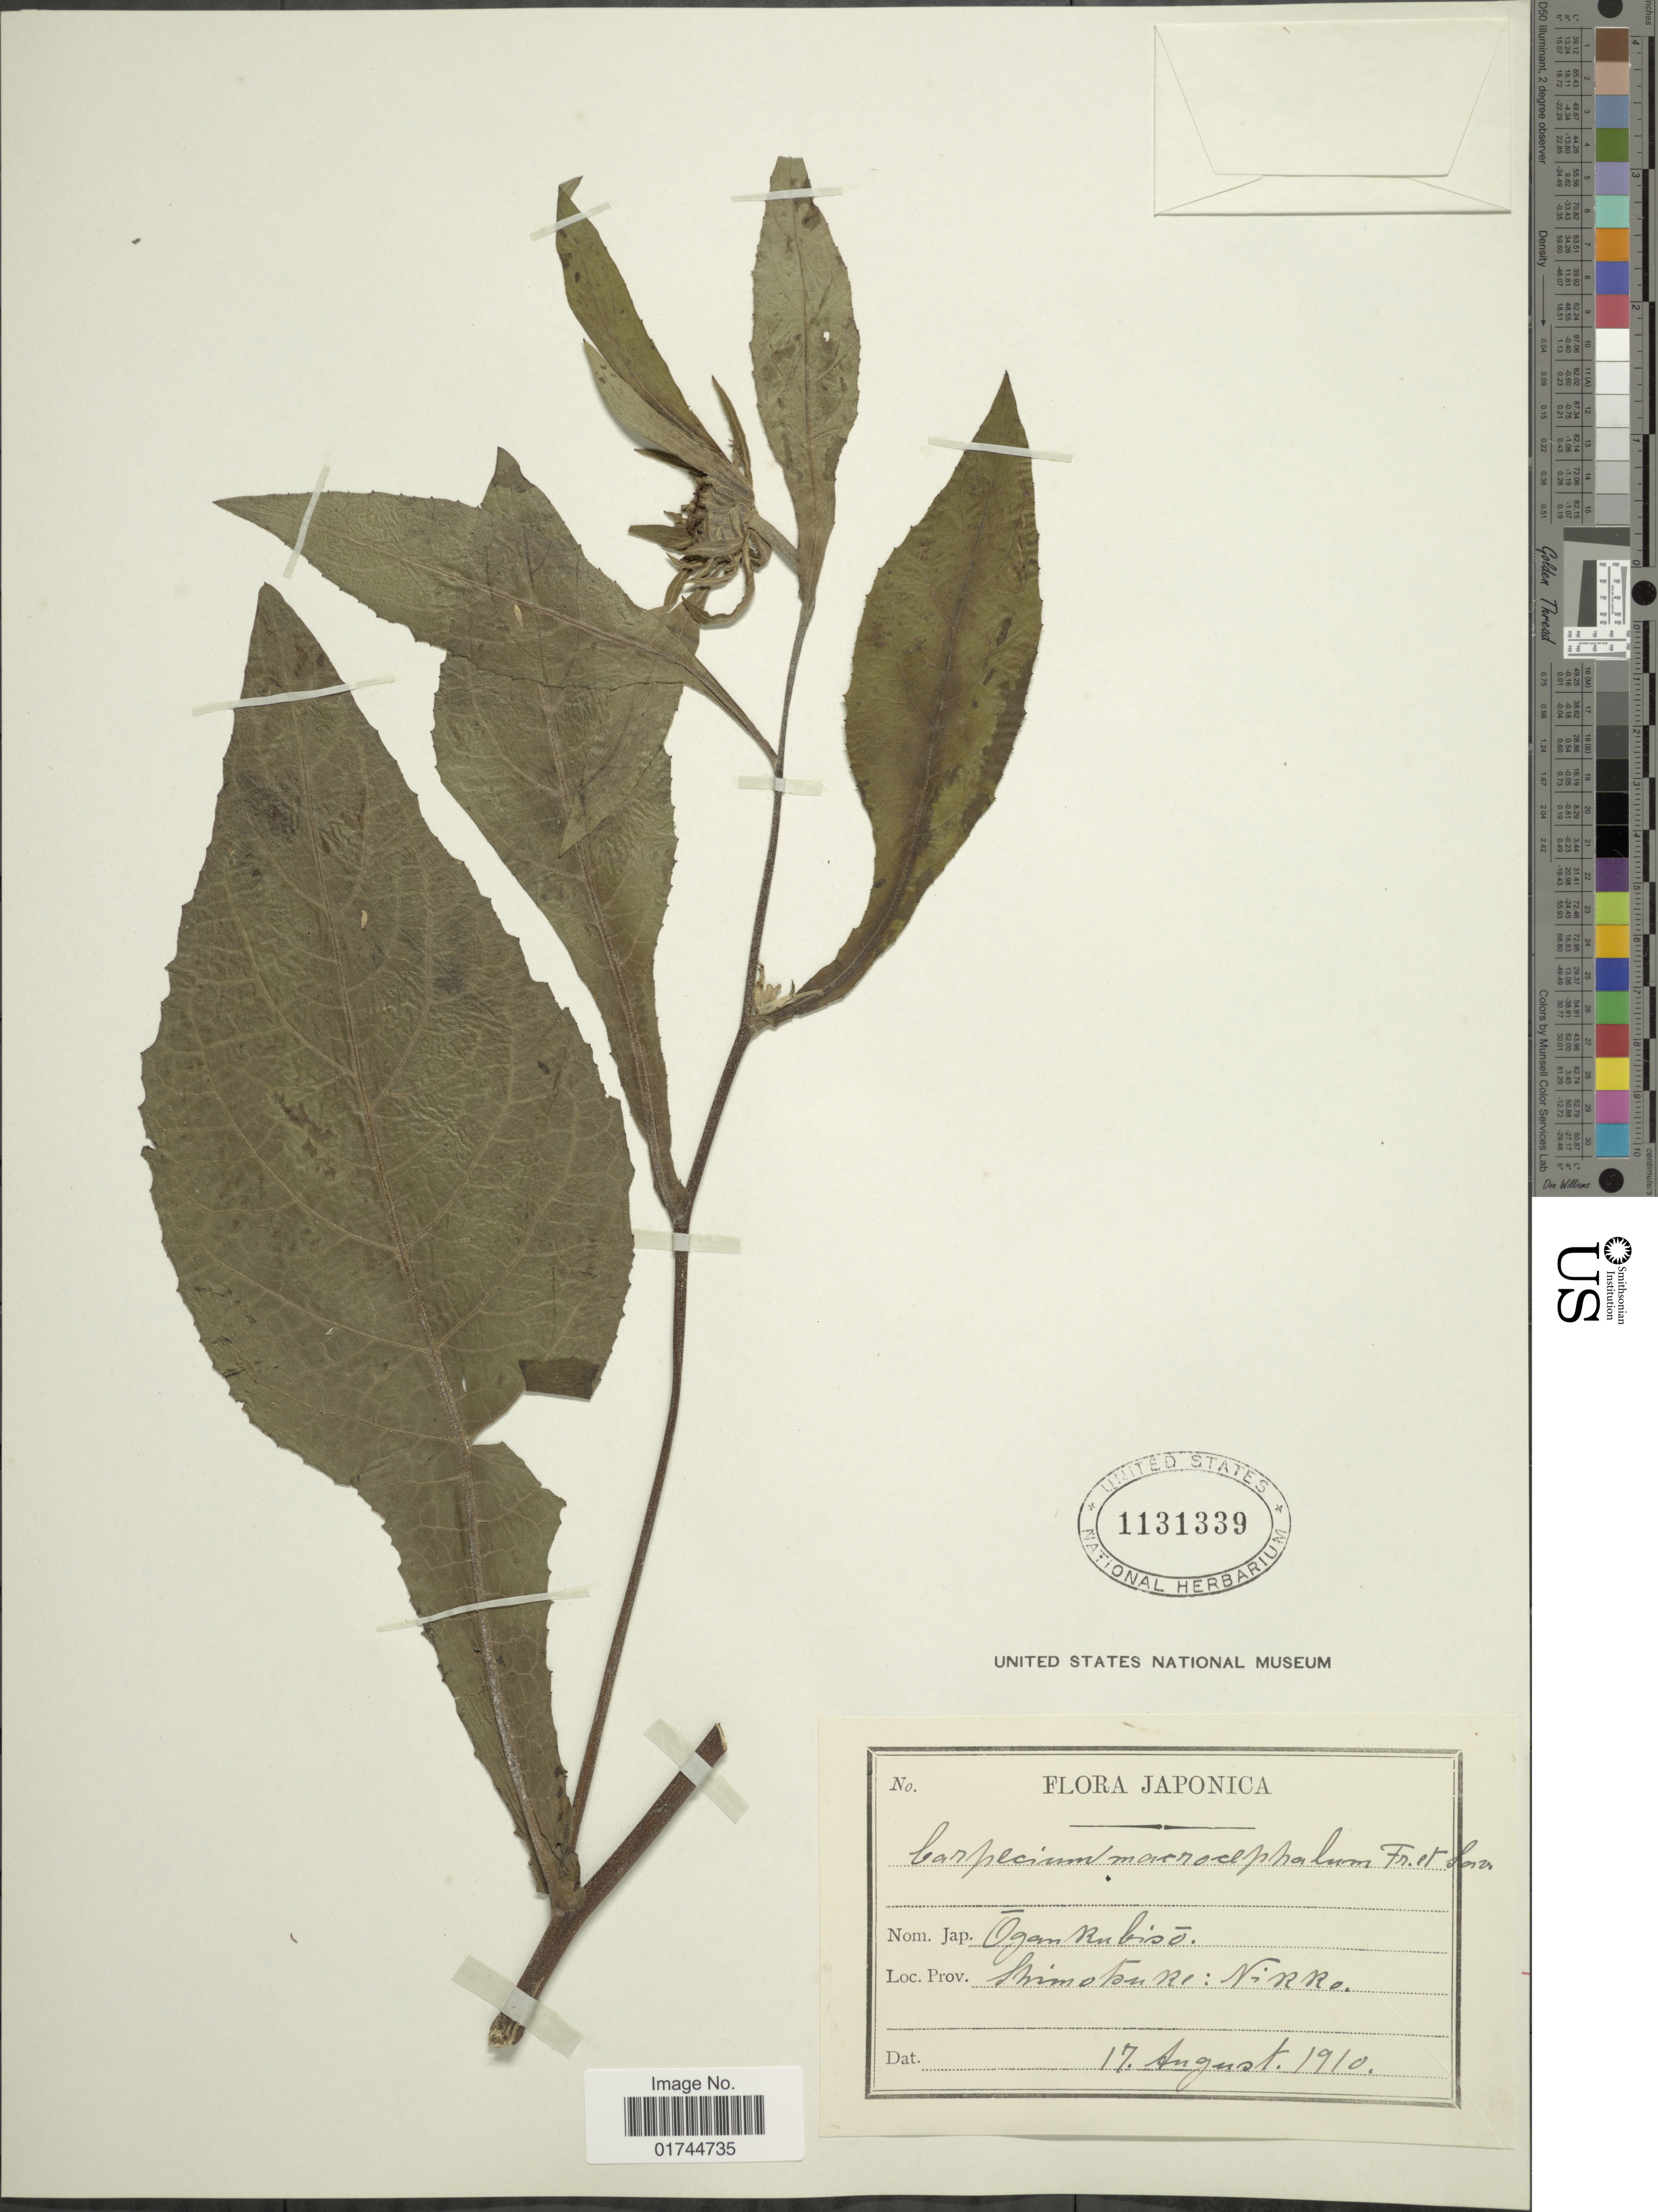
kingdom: Plantae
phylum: Tracheophyta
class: Magnoliopsida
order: Asterales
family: Asteraceae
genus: Carpesium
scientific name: Carpesium macrocephalum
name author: Franch. & Sav.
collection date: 1910-08-17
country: Japan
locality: Shimotsuke: Nikko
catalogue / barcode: US 1131339